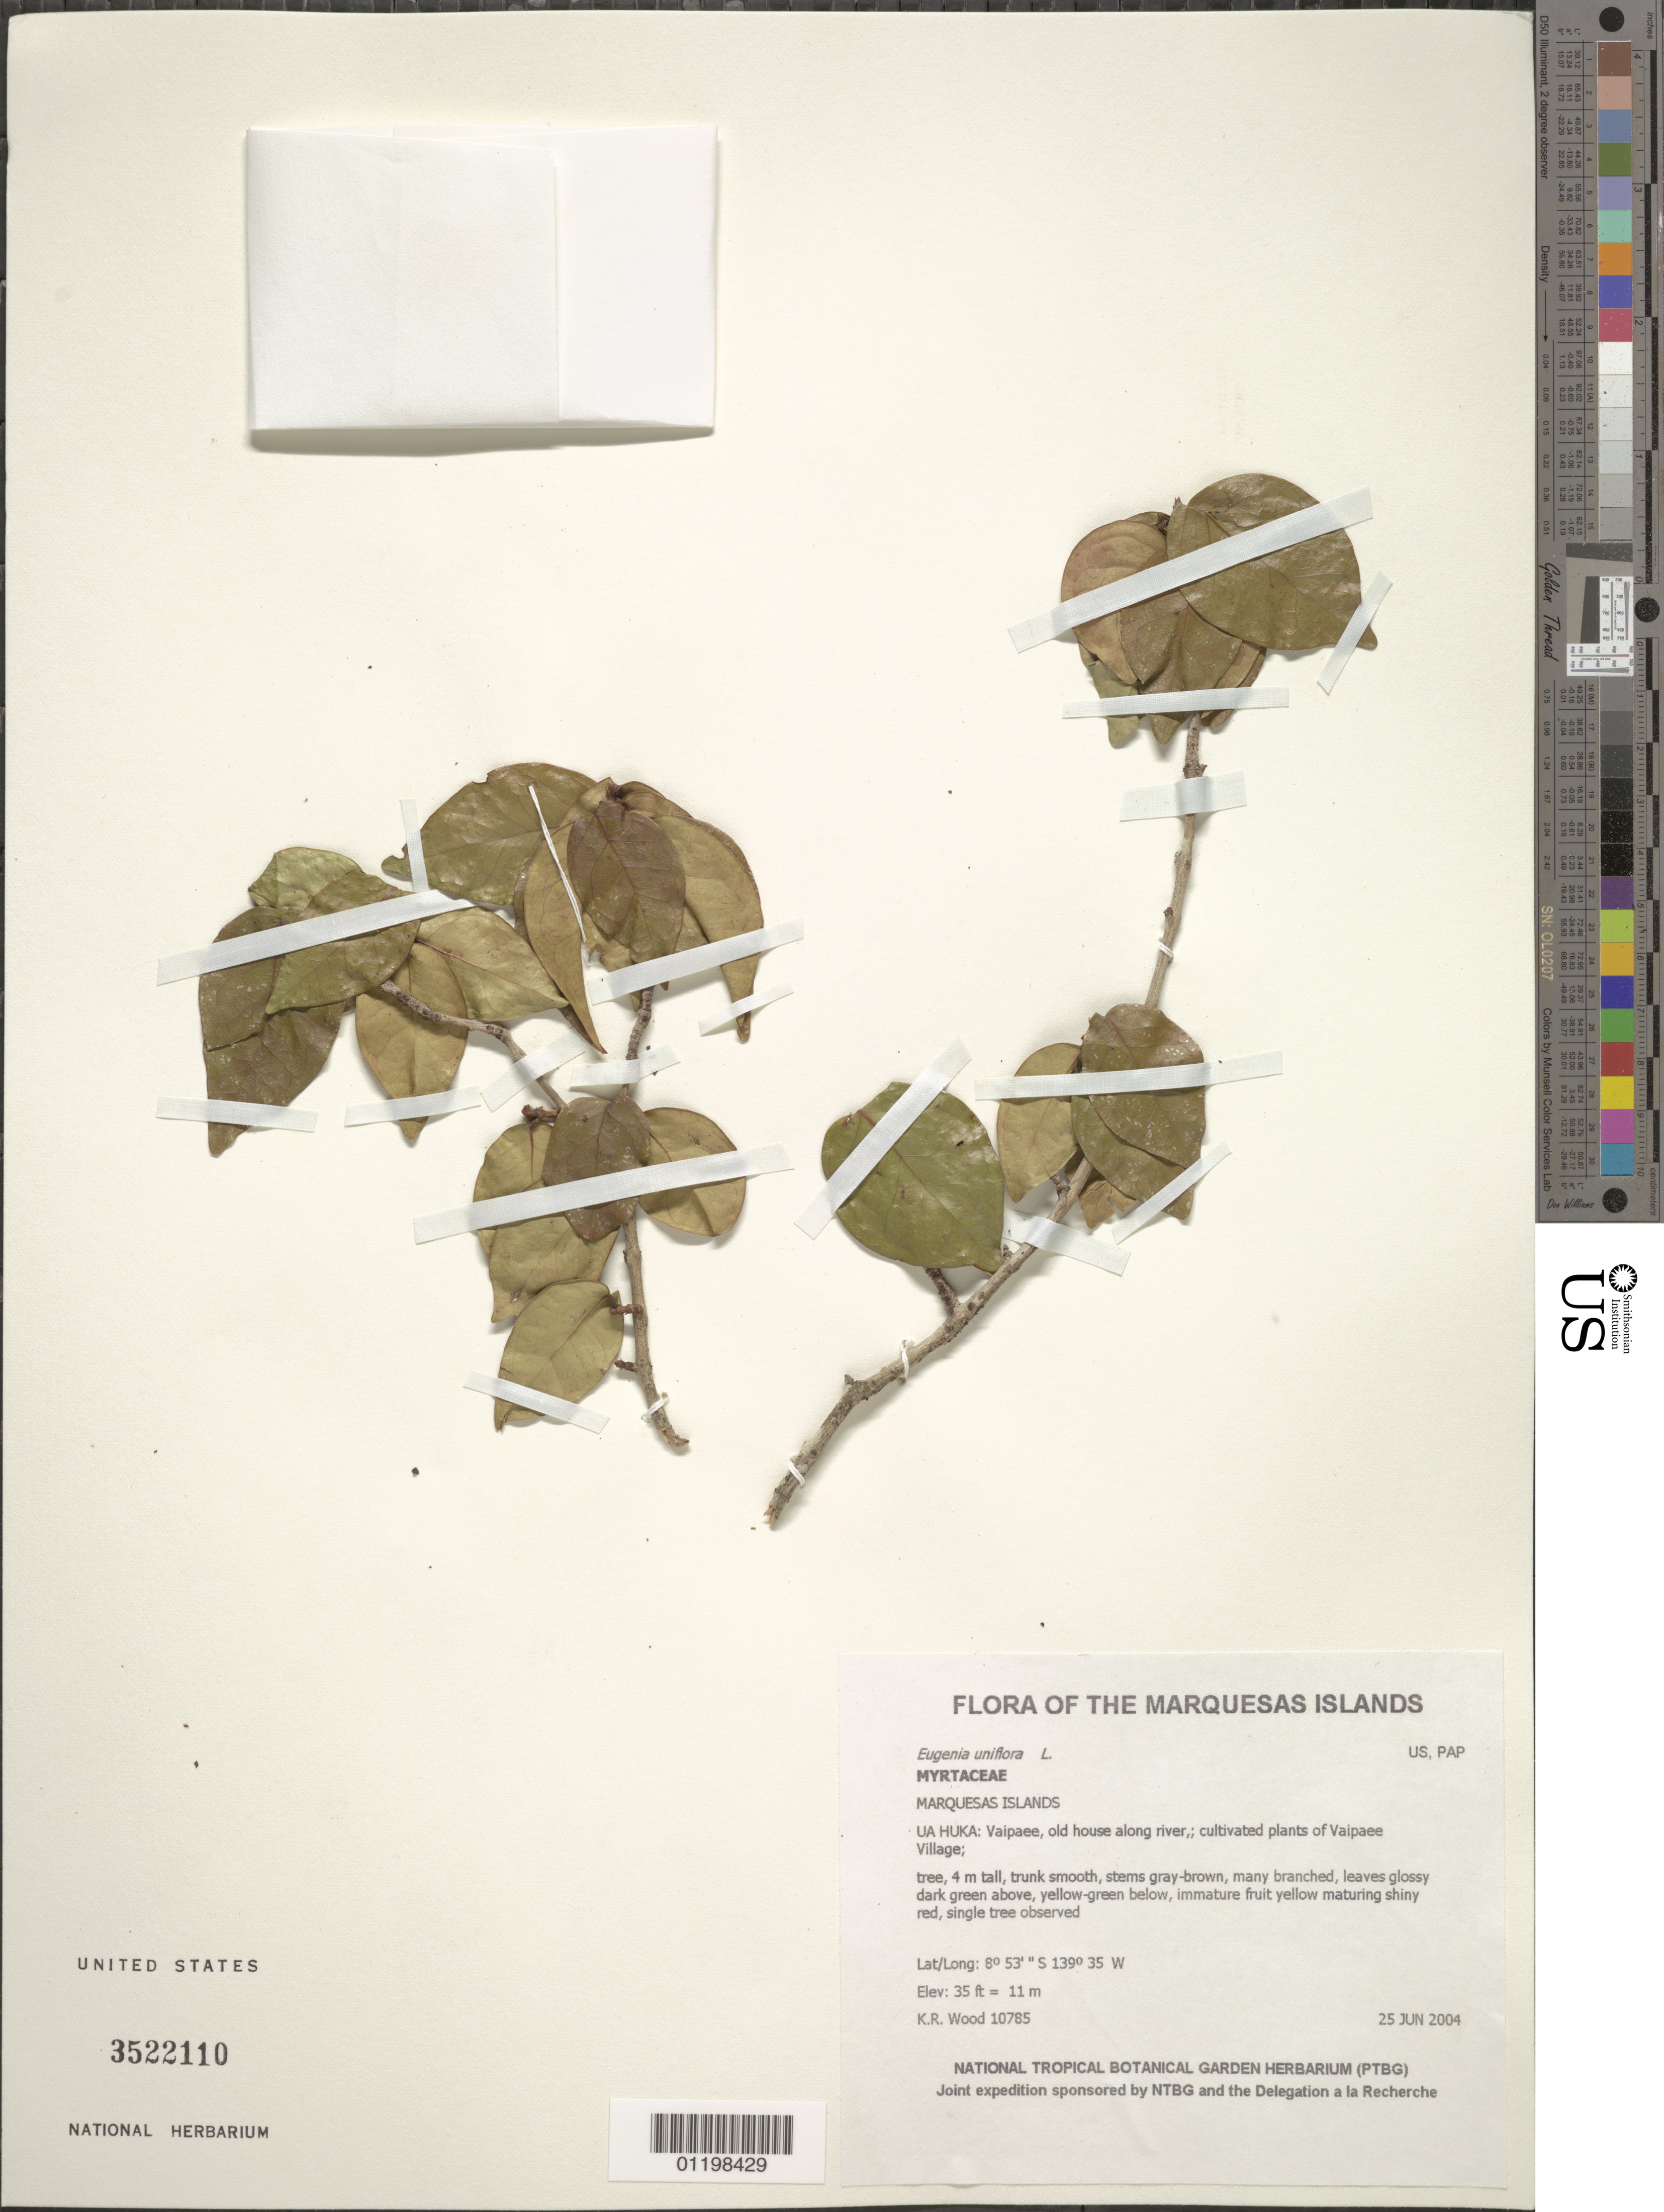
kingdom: Plantae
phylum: Tracheophyta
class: Magnoliopsida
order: Myrtales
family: Myrtaceae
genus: Eugenia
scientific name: Eugenia uniflora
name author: L.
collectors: K. R. Wood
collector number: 10785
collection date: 2004-06-25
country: French Polynesia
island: Ua Huka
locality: Vaipaee, old house along river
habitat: Cultivated plants of Vaipaee Village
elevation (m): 11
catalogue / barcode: US 3522110